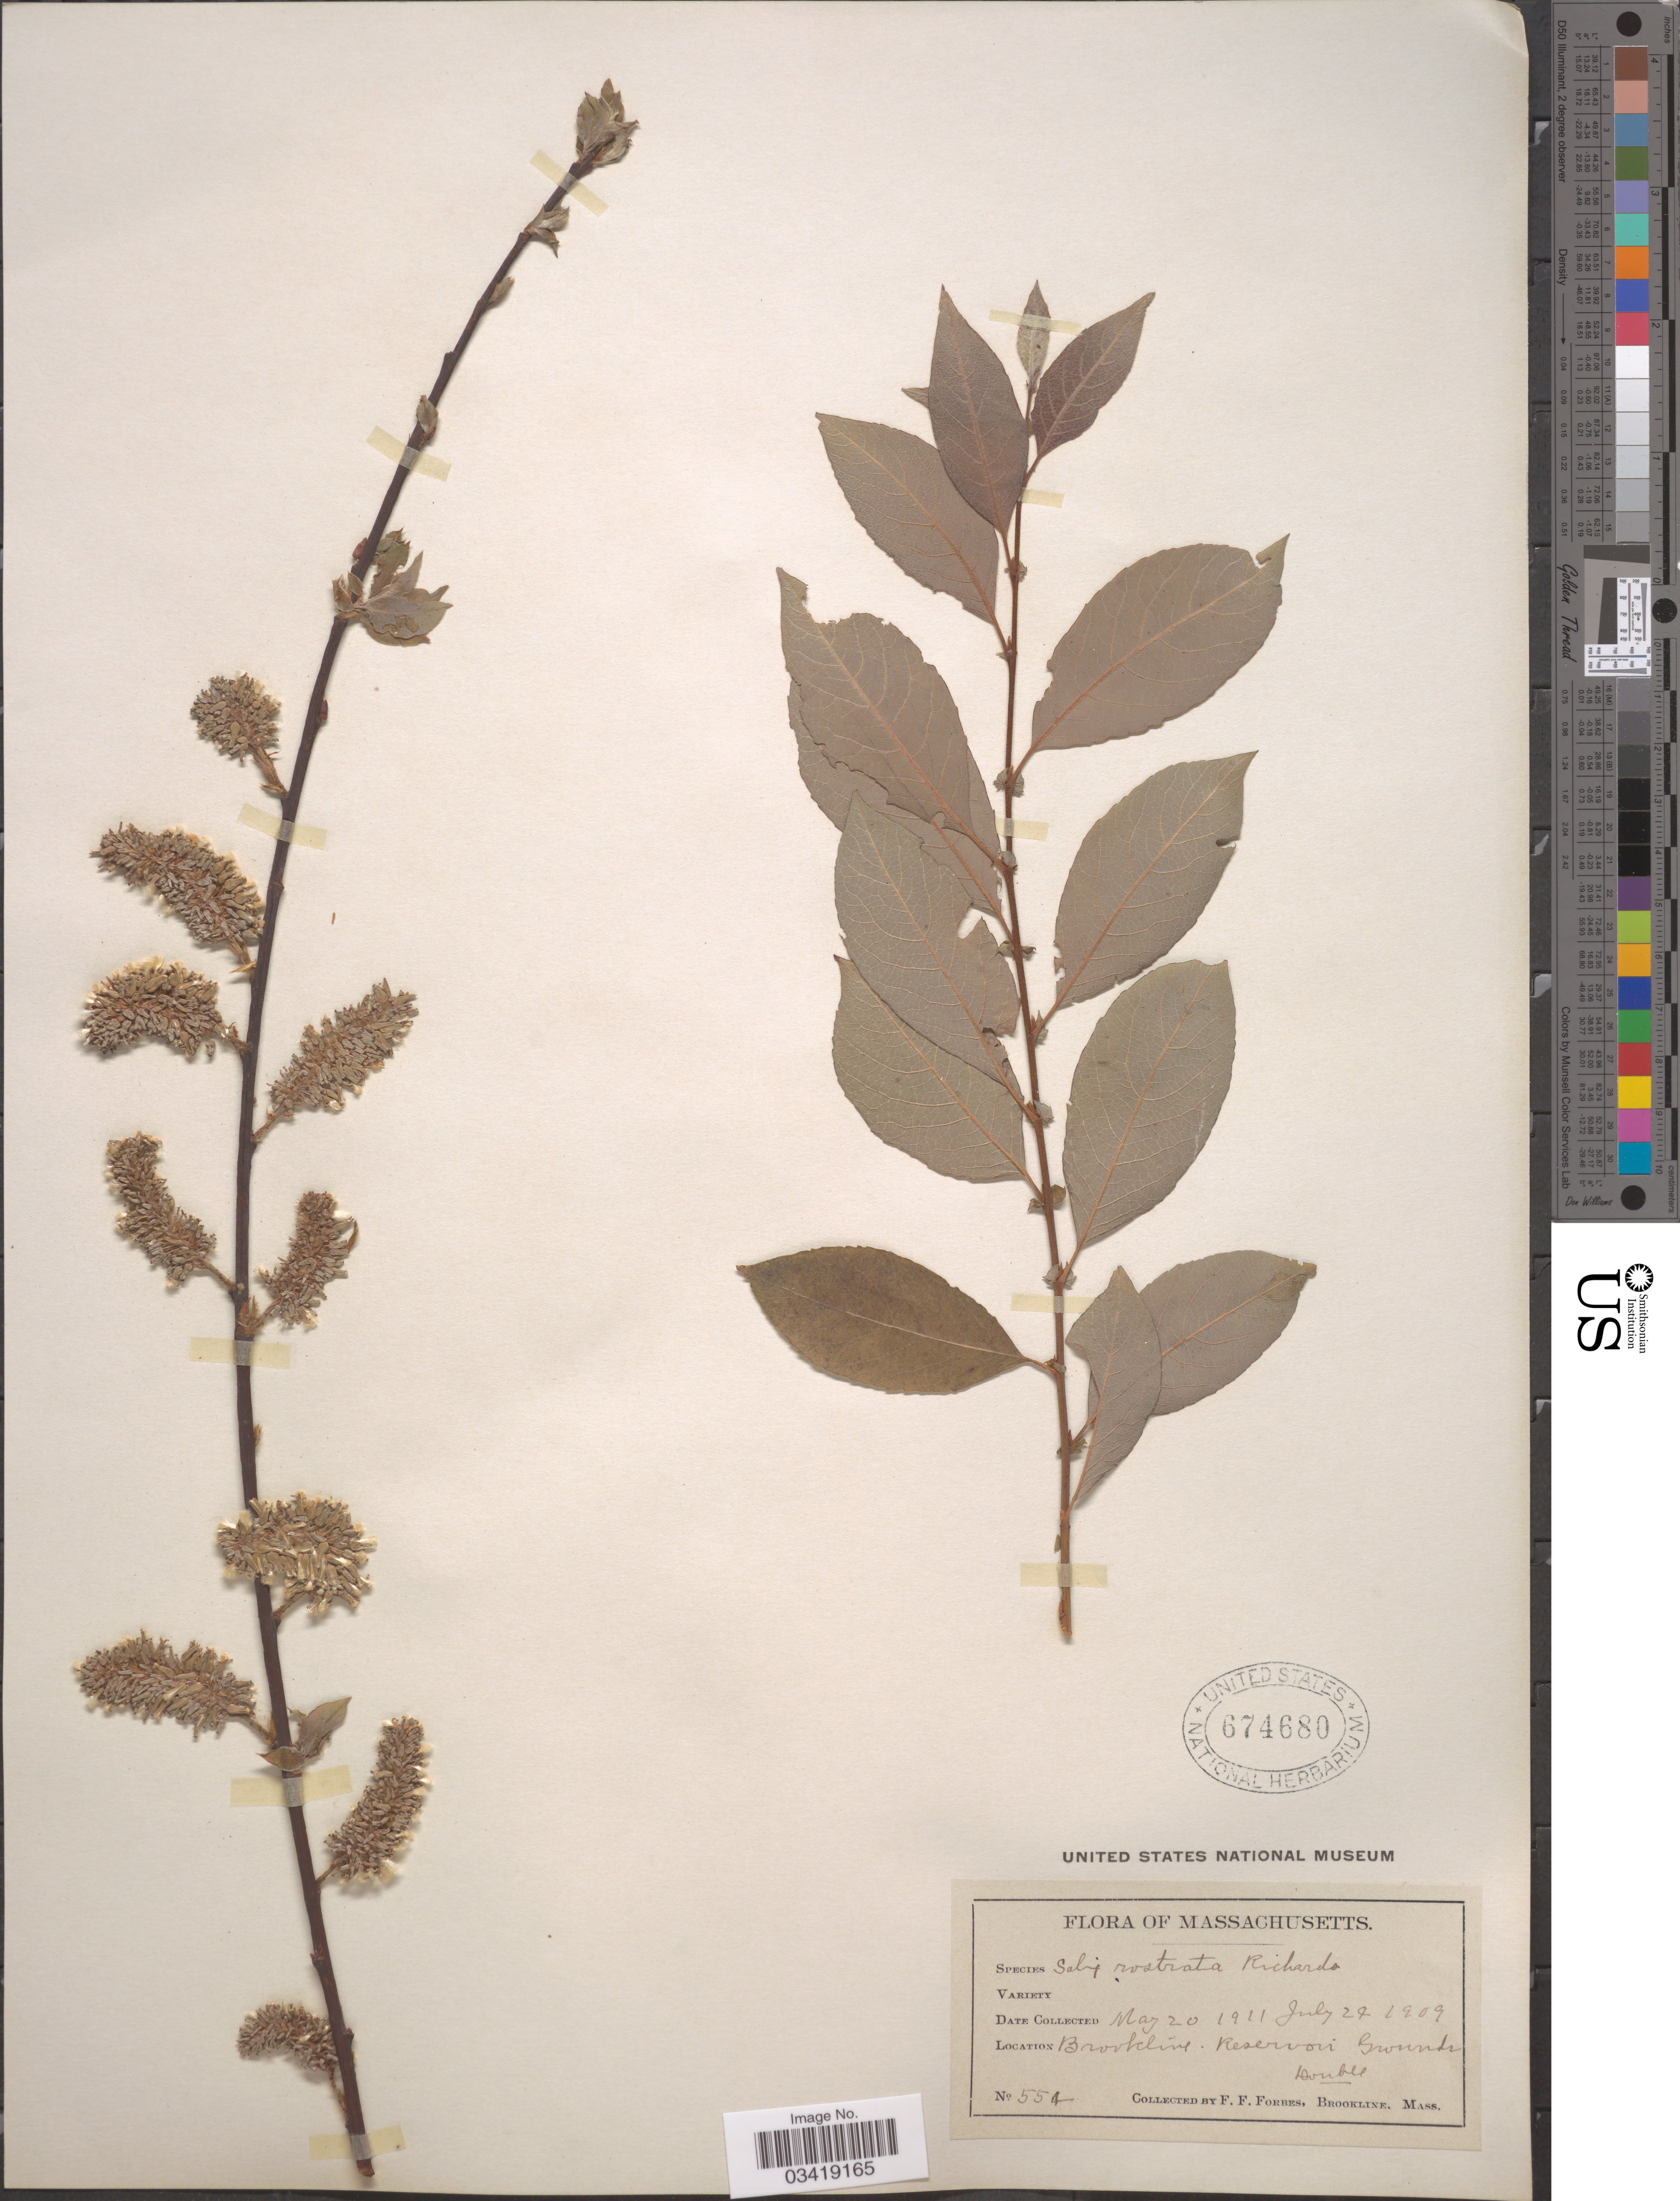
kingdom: Plantae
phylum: Tracheophyta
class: Magnoliopsida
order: Malpighiales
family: Salicaceae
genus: Salix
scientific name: Salix bebbiana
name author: Sarg.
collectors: F. Forbes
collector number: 554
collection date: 1909-07-24/1911-05-20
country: United States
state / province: Massachusetts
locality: Brookline Reservoir.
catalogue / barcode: US 674680